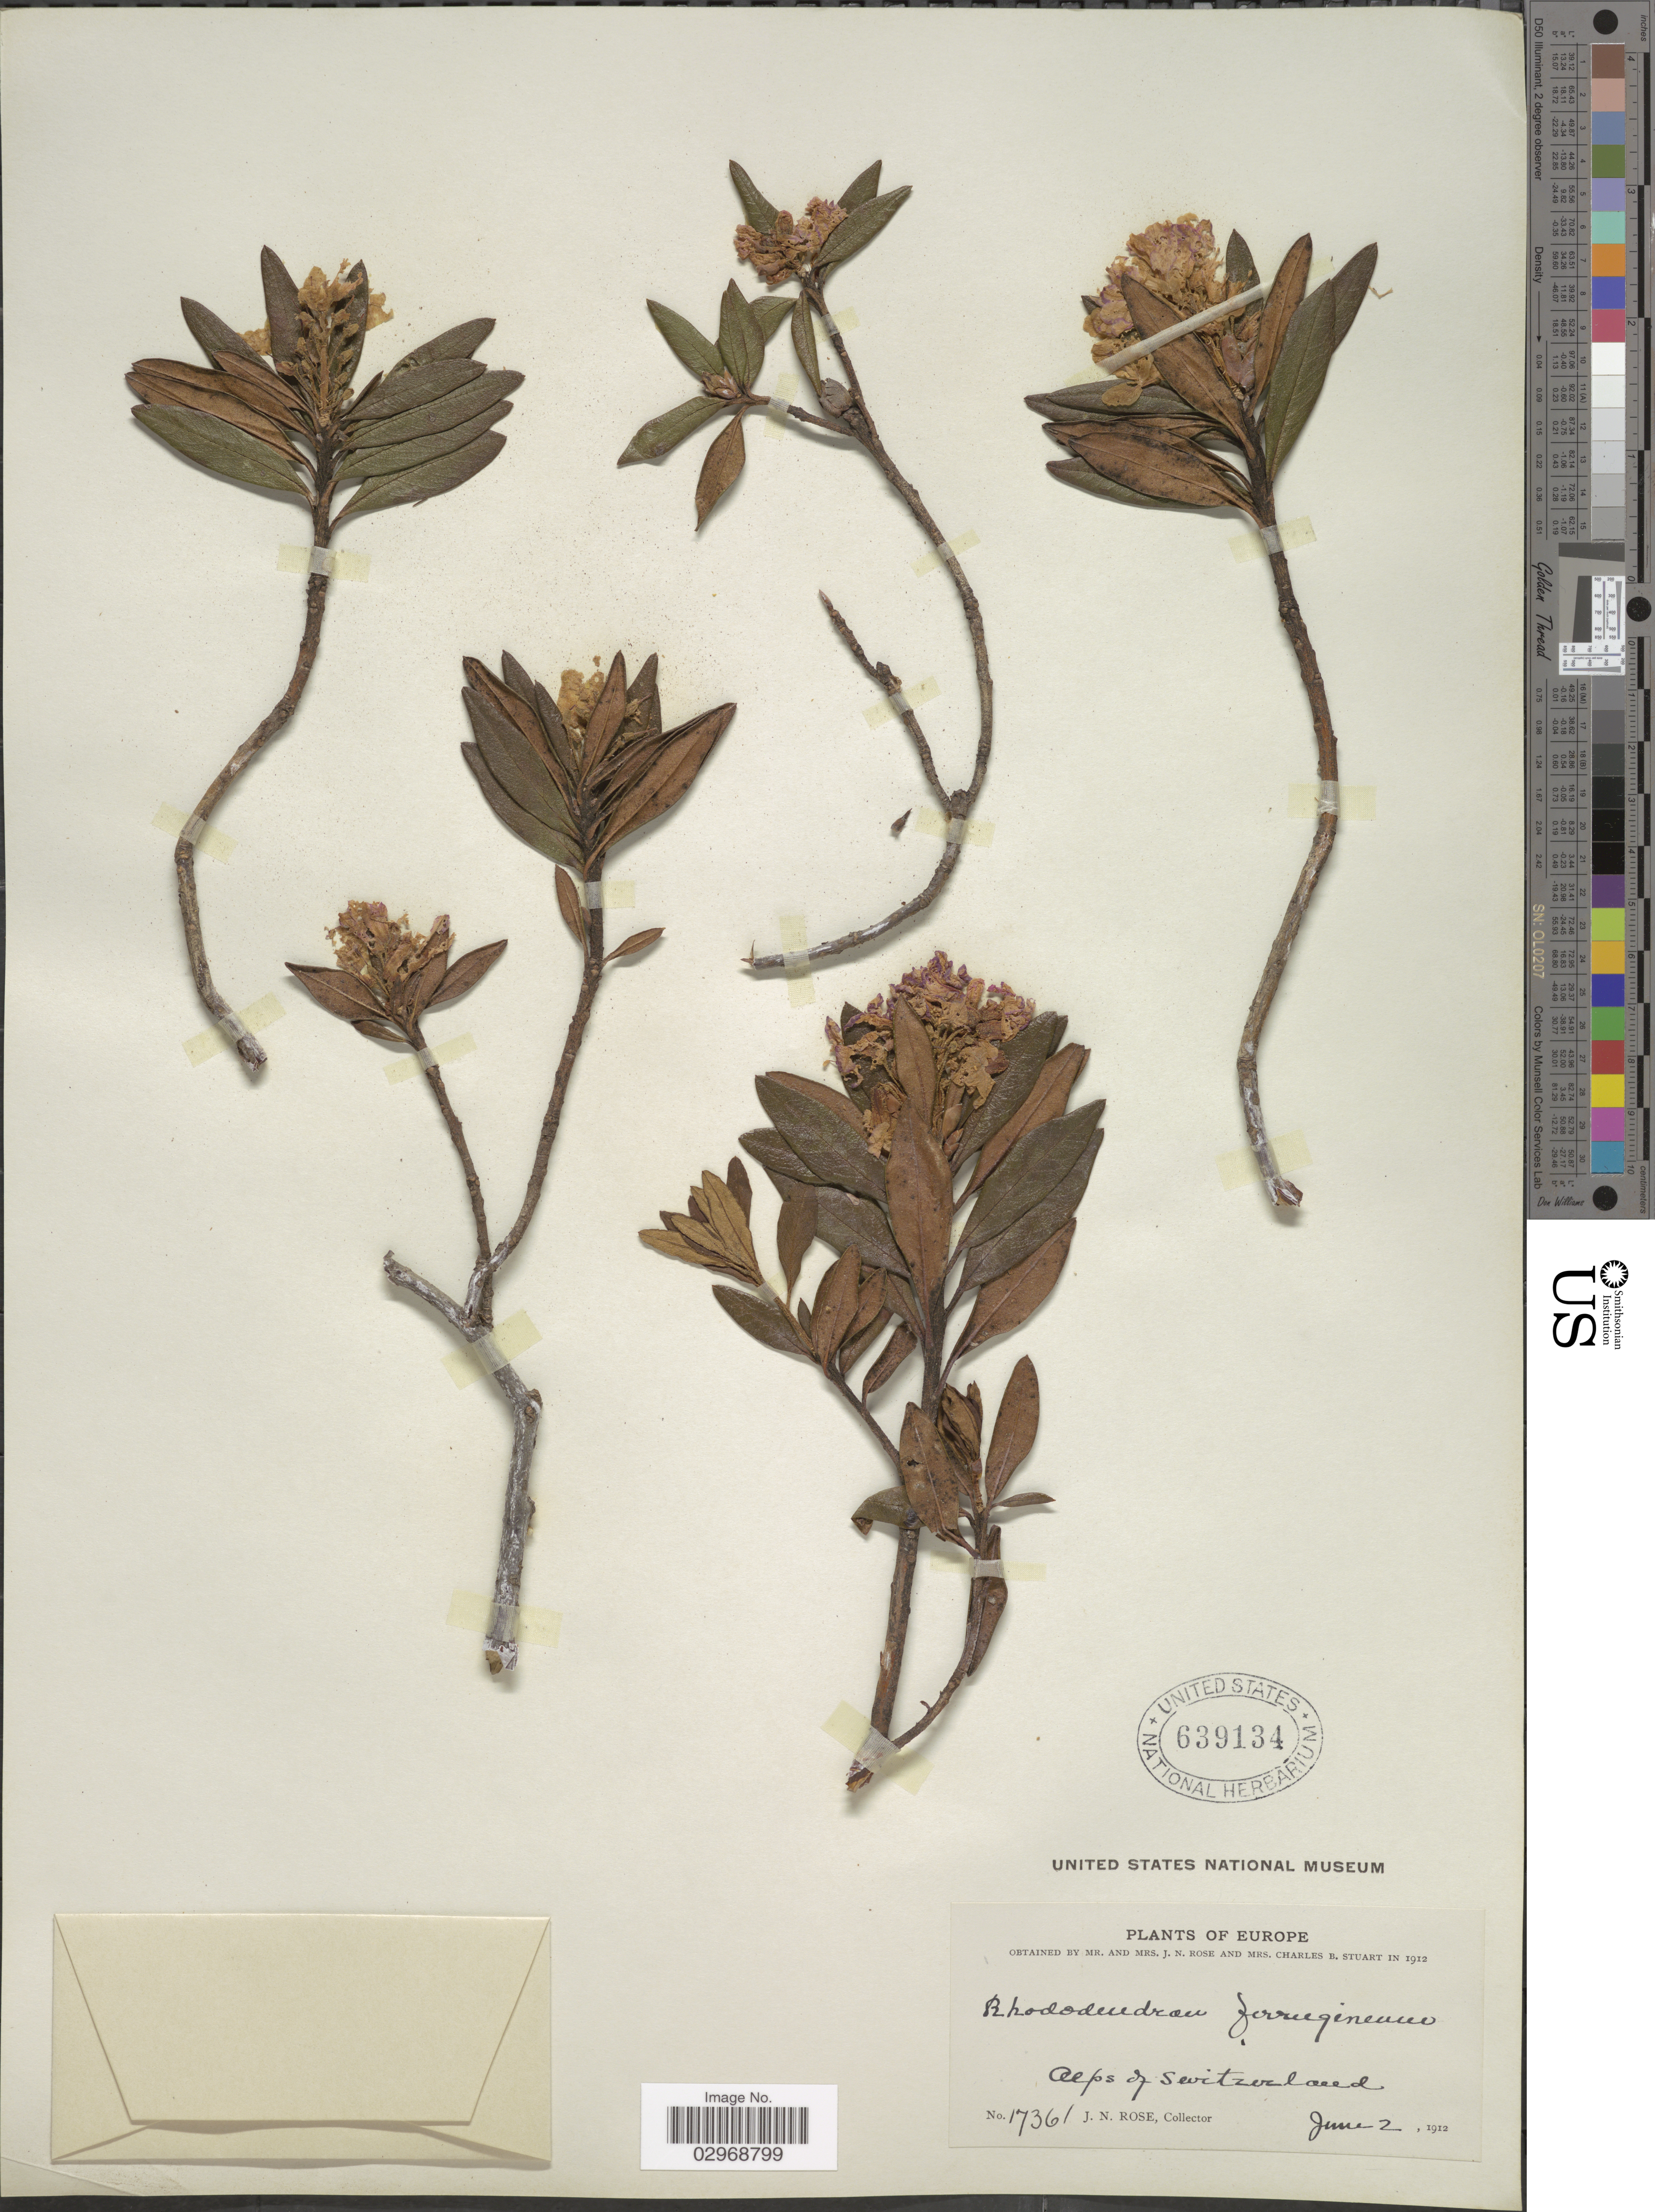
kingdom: Plantae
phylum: Tracheophyta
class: Magnoliopsida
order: Ericales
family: Ericaceae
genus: Rhododendron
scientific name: Rhododendron ferrugineum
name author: L.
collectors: J. N. Rose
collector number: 17361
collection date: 1912-06-02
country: Switzerland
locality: Alps of Switzerland.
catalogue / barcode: US 639134